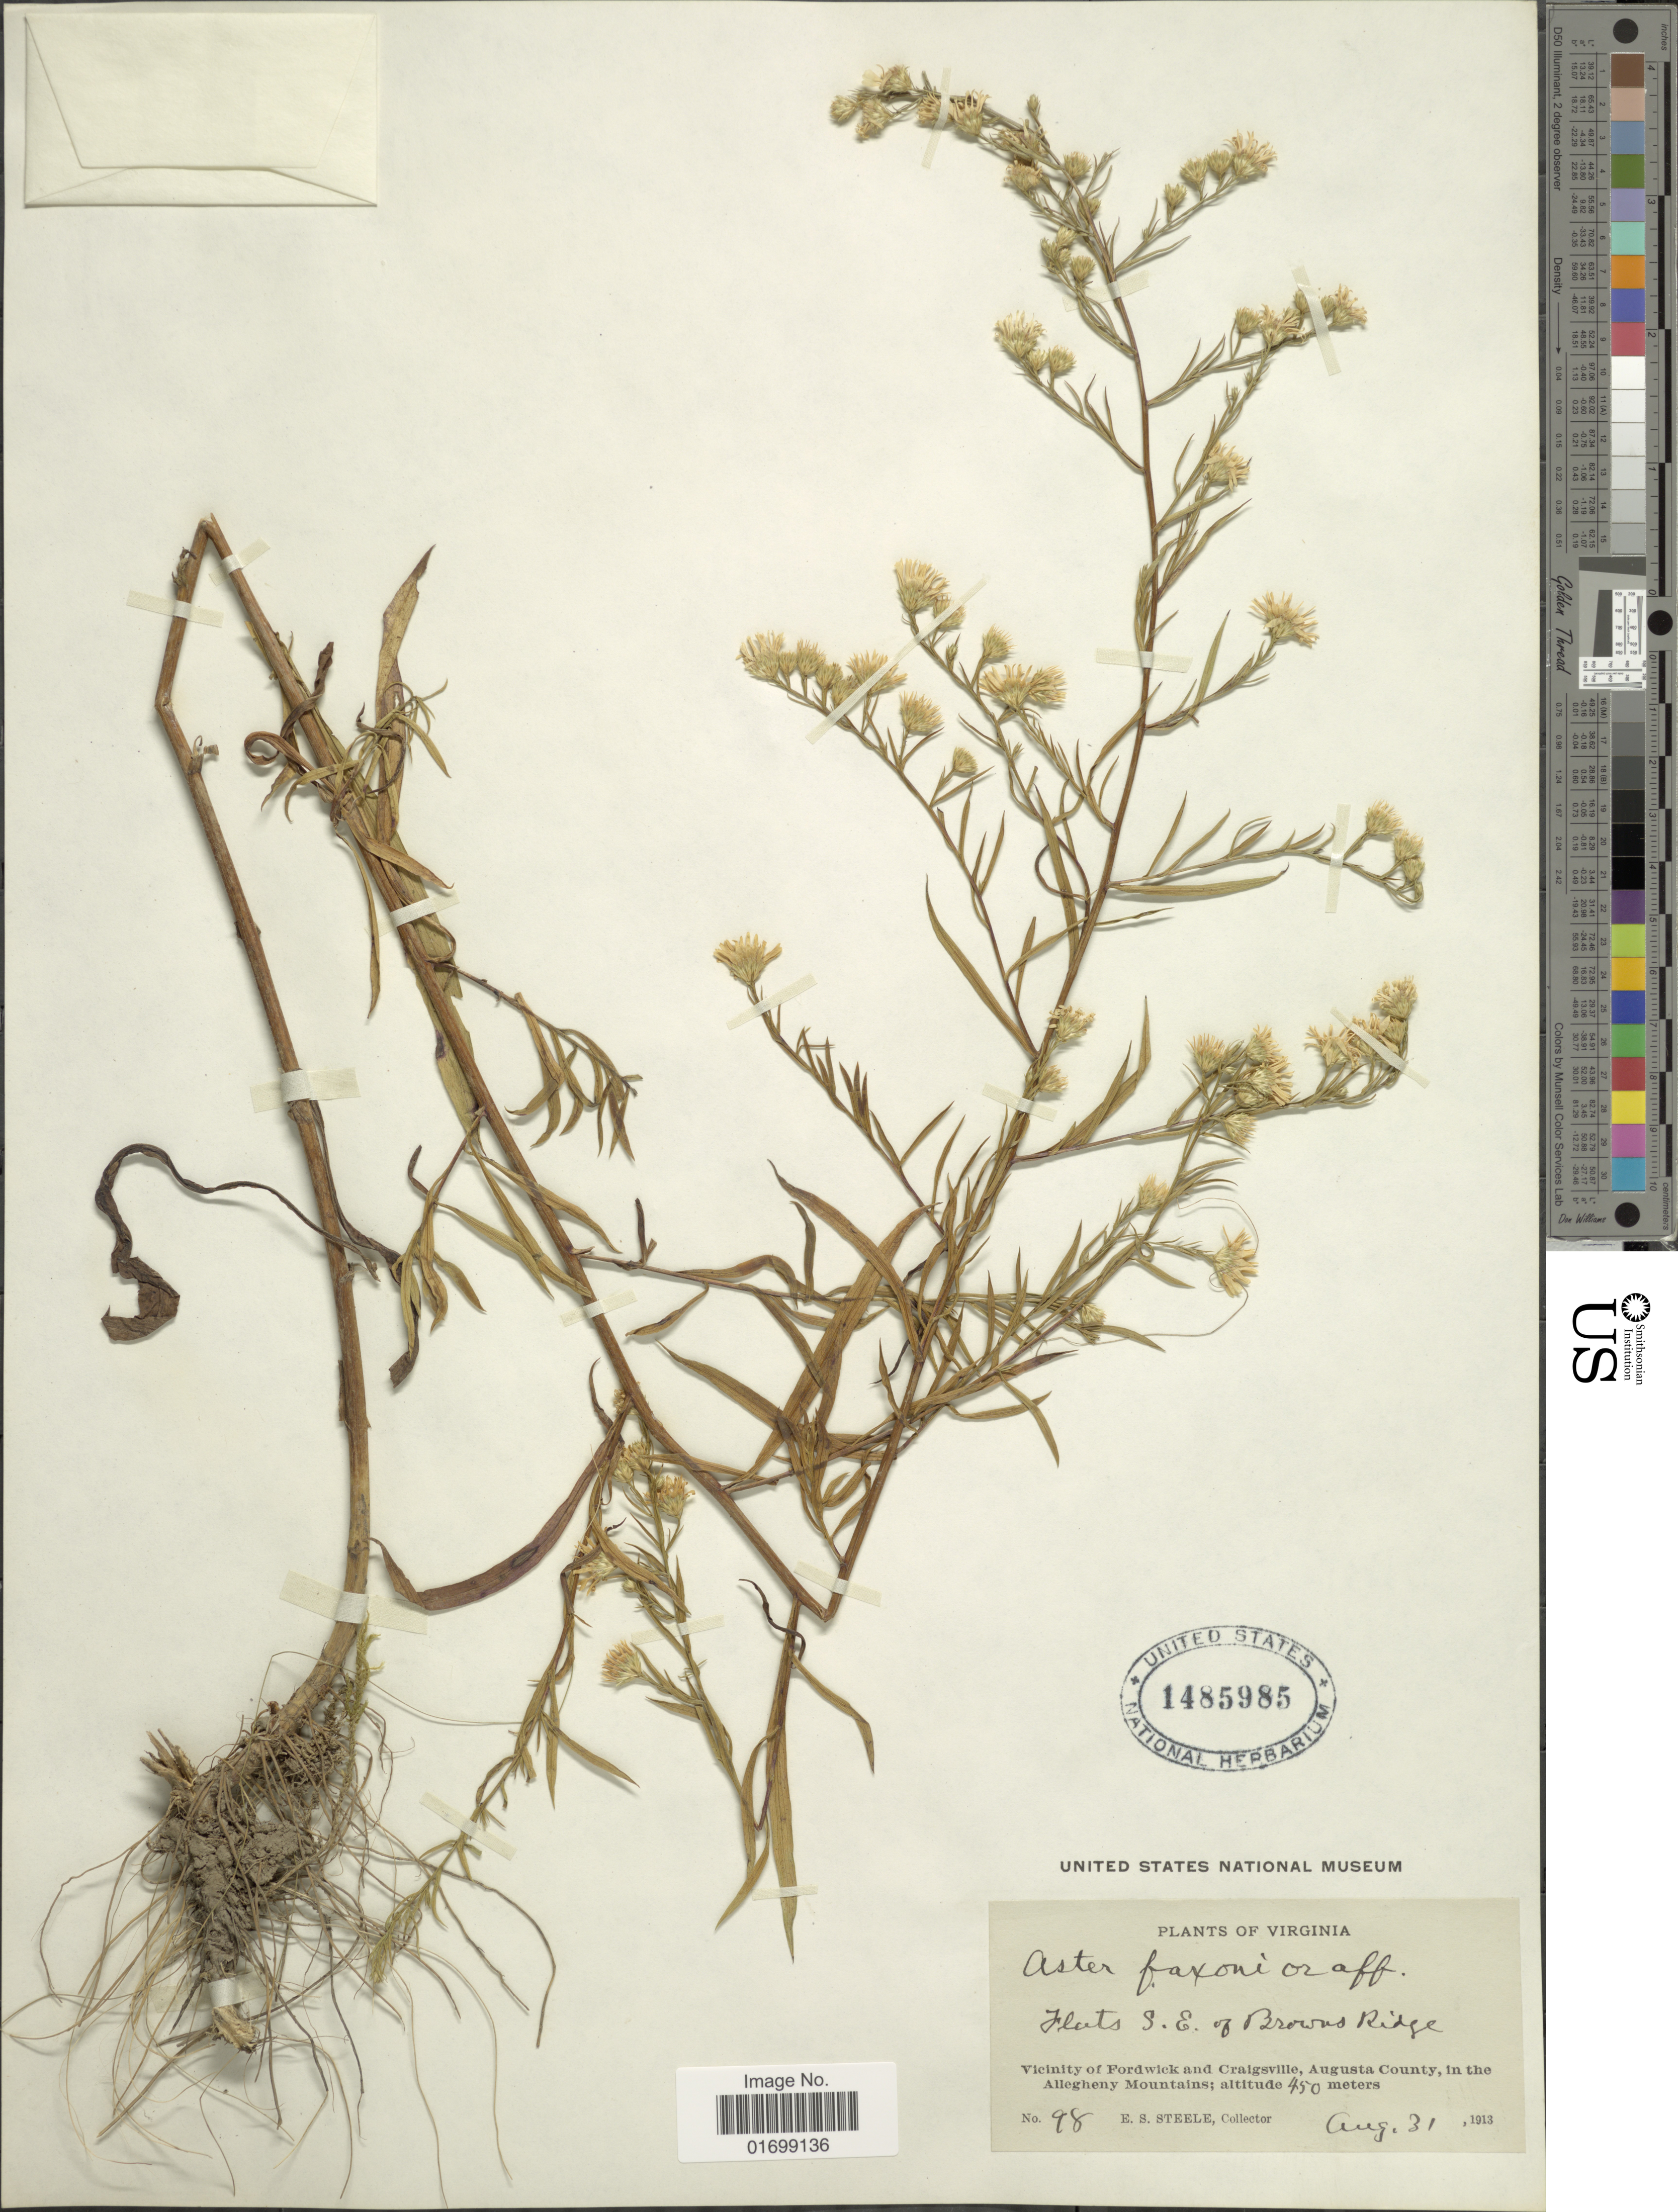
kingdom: Plantae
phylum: Tracheophyta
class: Magnoliopsida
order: Asterales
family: Asteraceae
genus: Symphyotrichum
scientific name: Symphyotrichum pilosum var. pringlei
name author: (A. Gray) G.L. Nesom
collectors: E. Steele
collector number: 98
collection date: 1913-08-31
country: United States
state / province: Virginia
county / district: Augusta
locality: Vicinity of Fordwick and Craigsville, Augusta County, in the Allegheny Mountains, Flats S.E. of Browns Ridge.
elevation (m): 450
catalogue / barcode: US 1485985